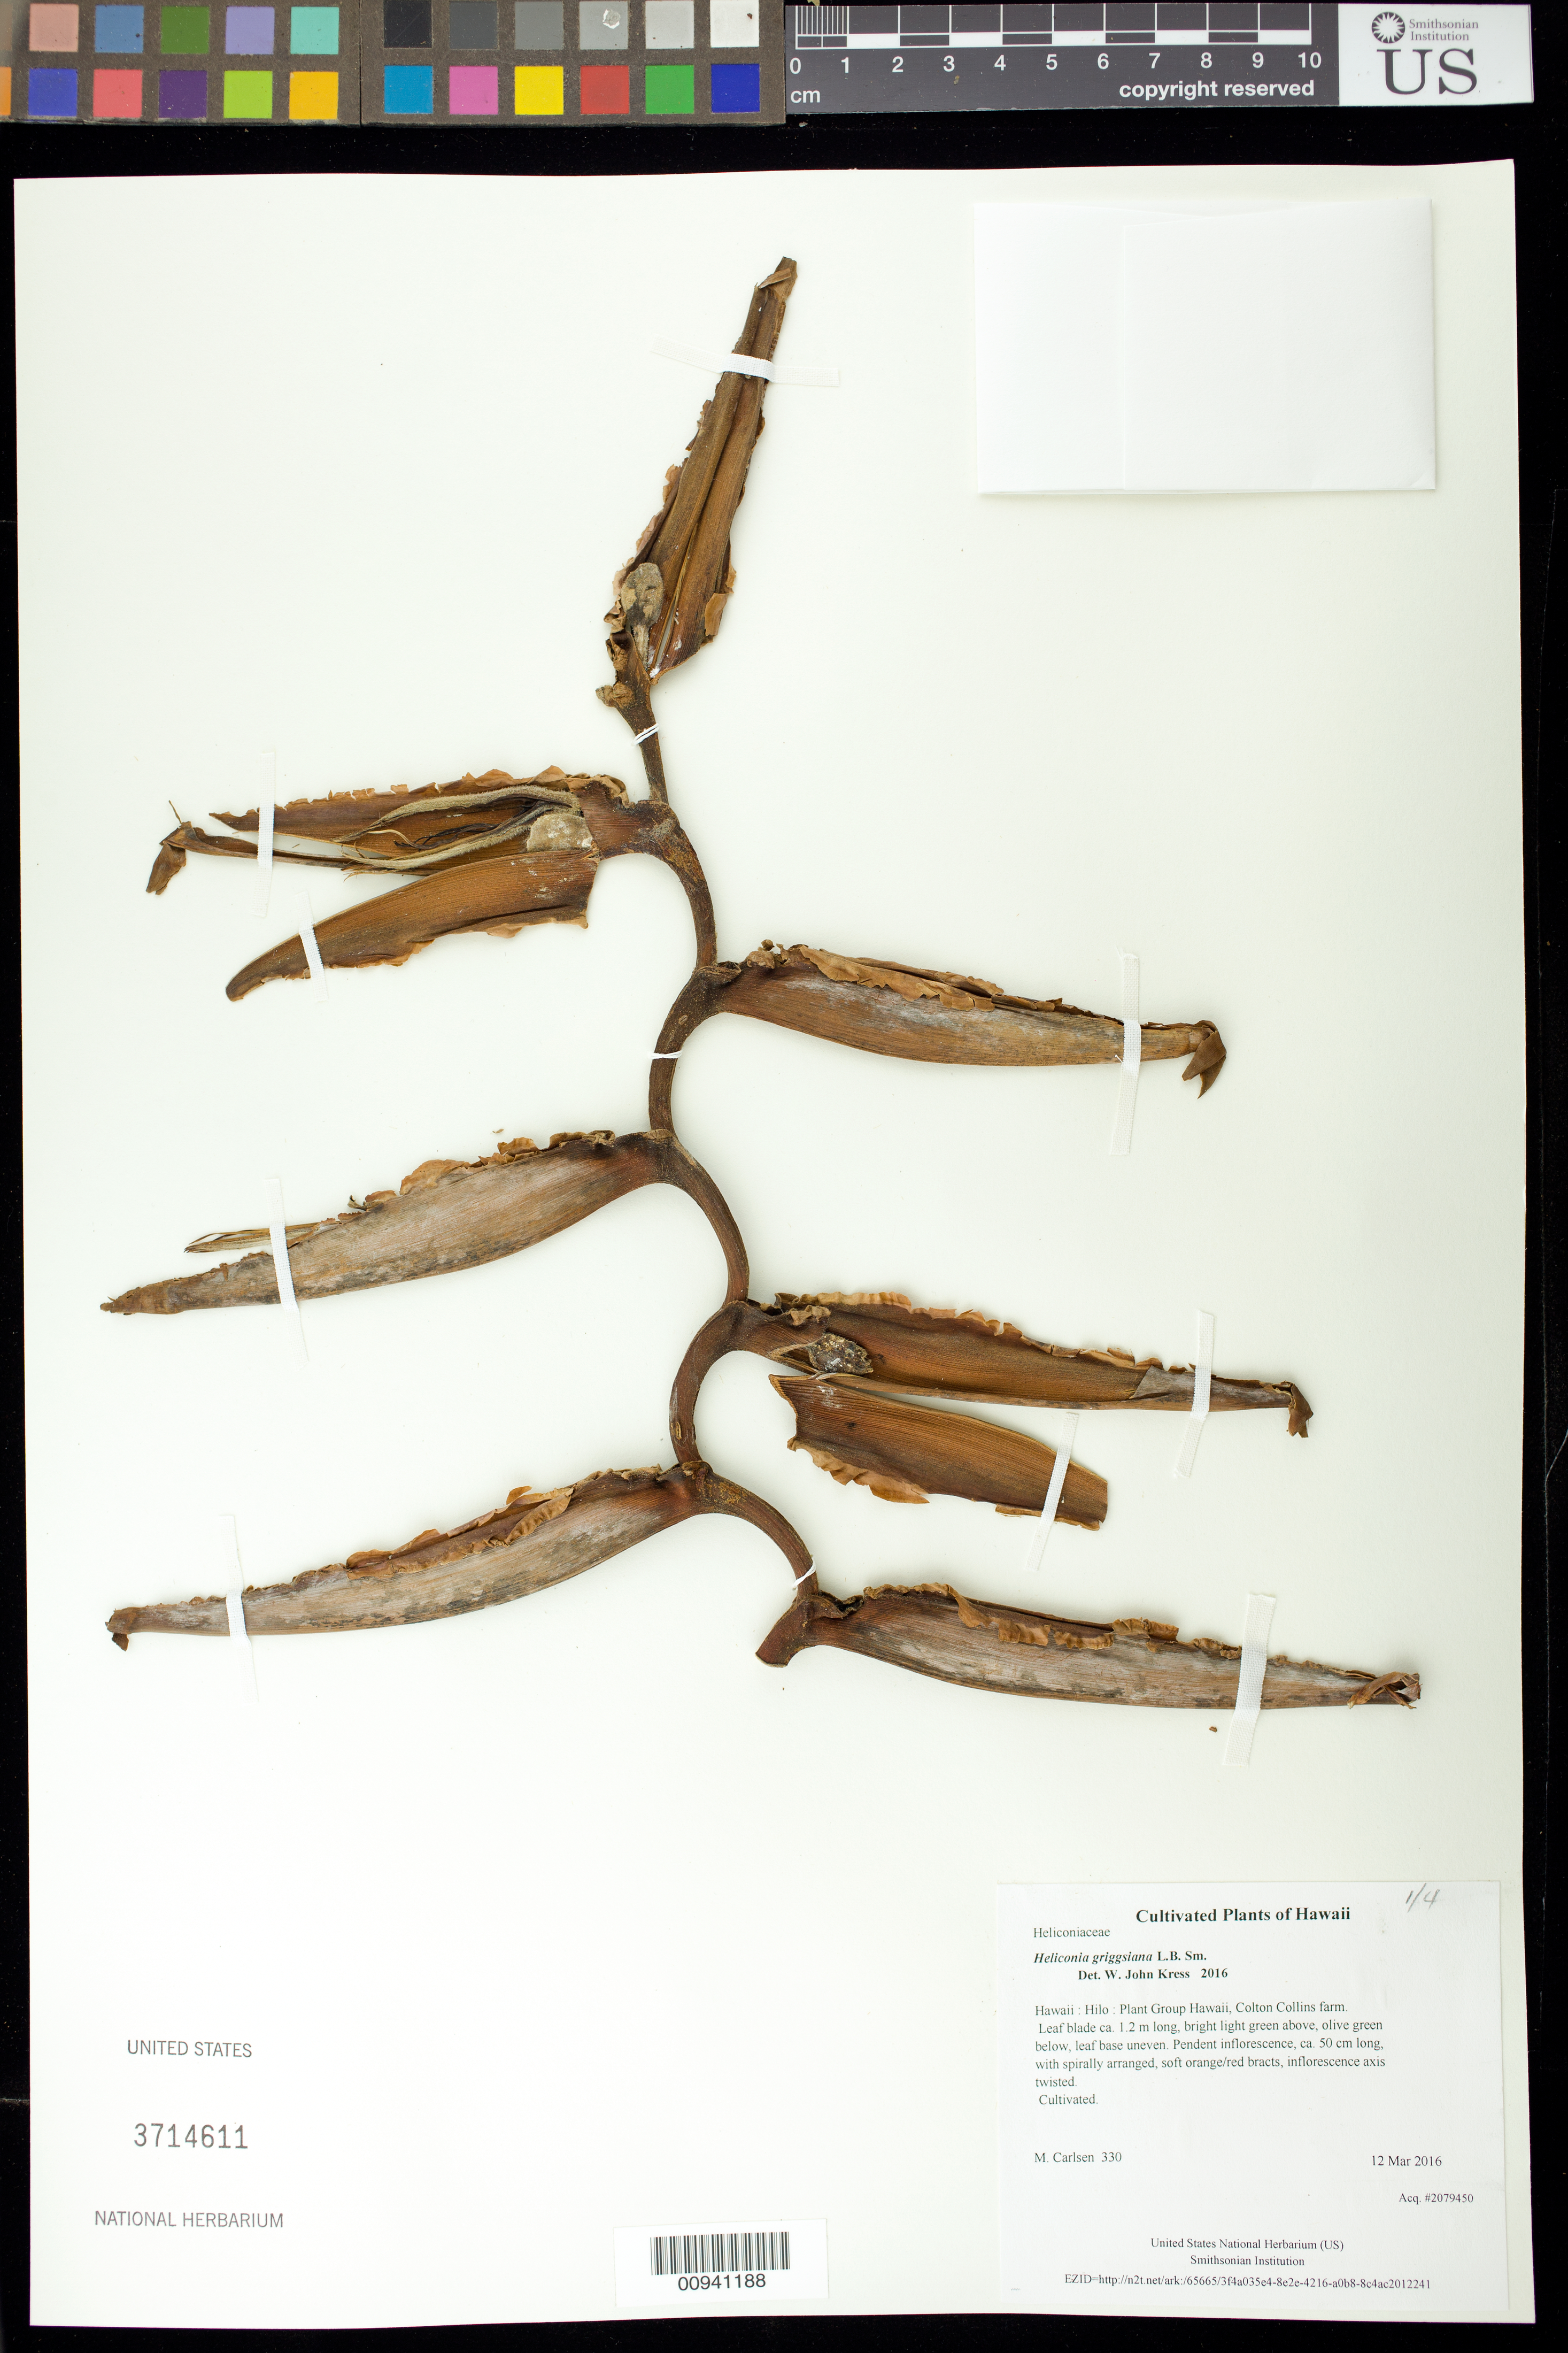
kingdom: Plantae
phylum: Tracheophyta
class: Liliopsida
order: Zingiberales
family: Heliconiaceae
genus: Heliconia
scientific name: Heliconia griggsiana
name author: L.B. Sm.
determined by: Kress, W. J., (US), Smithsonian Institution - National Museum of Natural History (UNITED STATES)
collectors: M. M. Carlsen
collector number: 330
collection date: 2016-03-12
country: United States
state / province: Hawaii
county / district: Hawaii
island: Hawaii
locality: Plant Group Hawaii, Colton Collins farm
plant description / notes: Dried tissue stored in Biorepository at AG5NO48.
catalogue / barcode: US 3714611